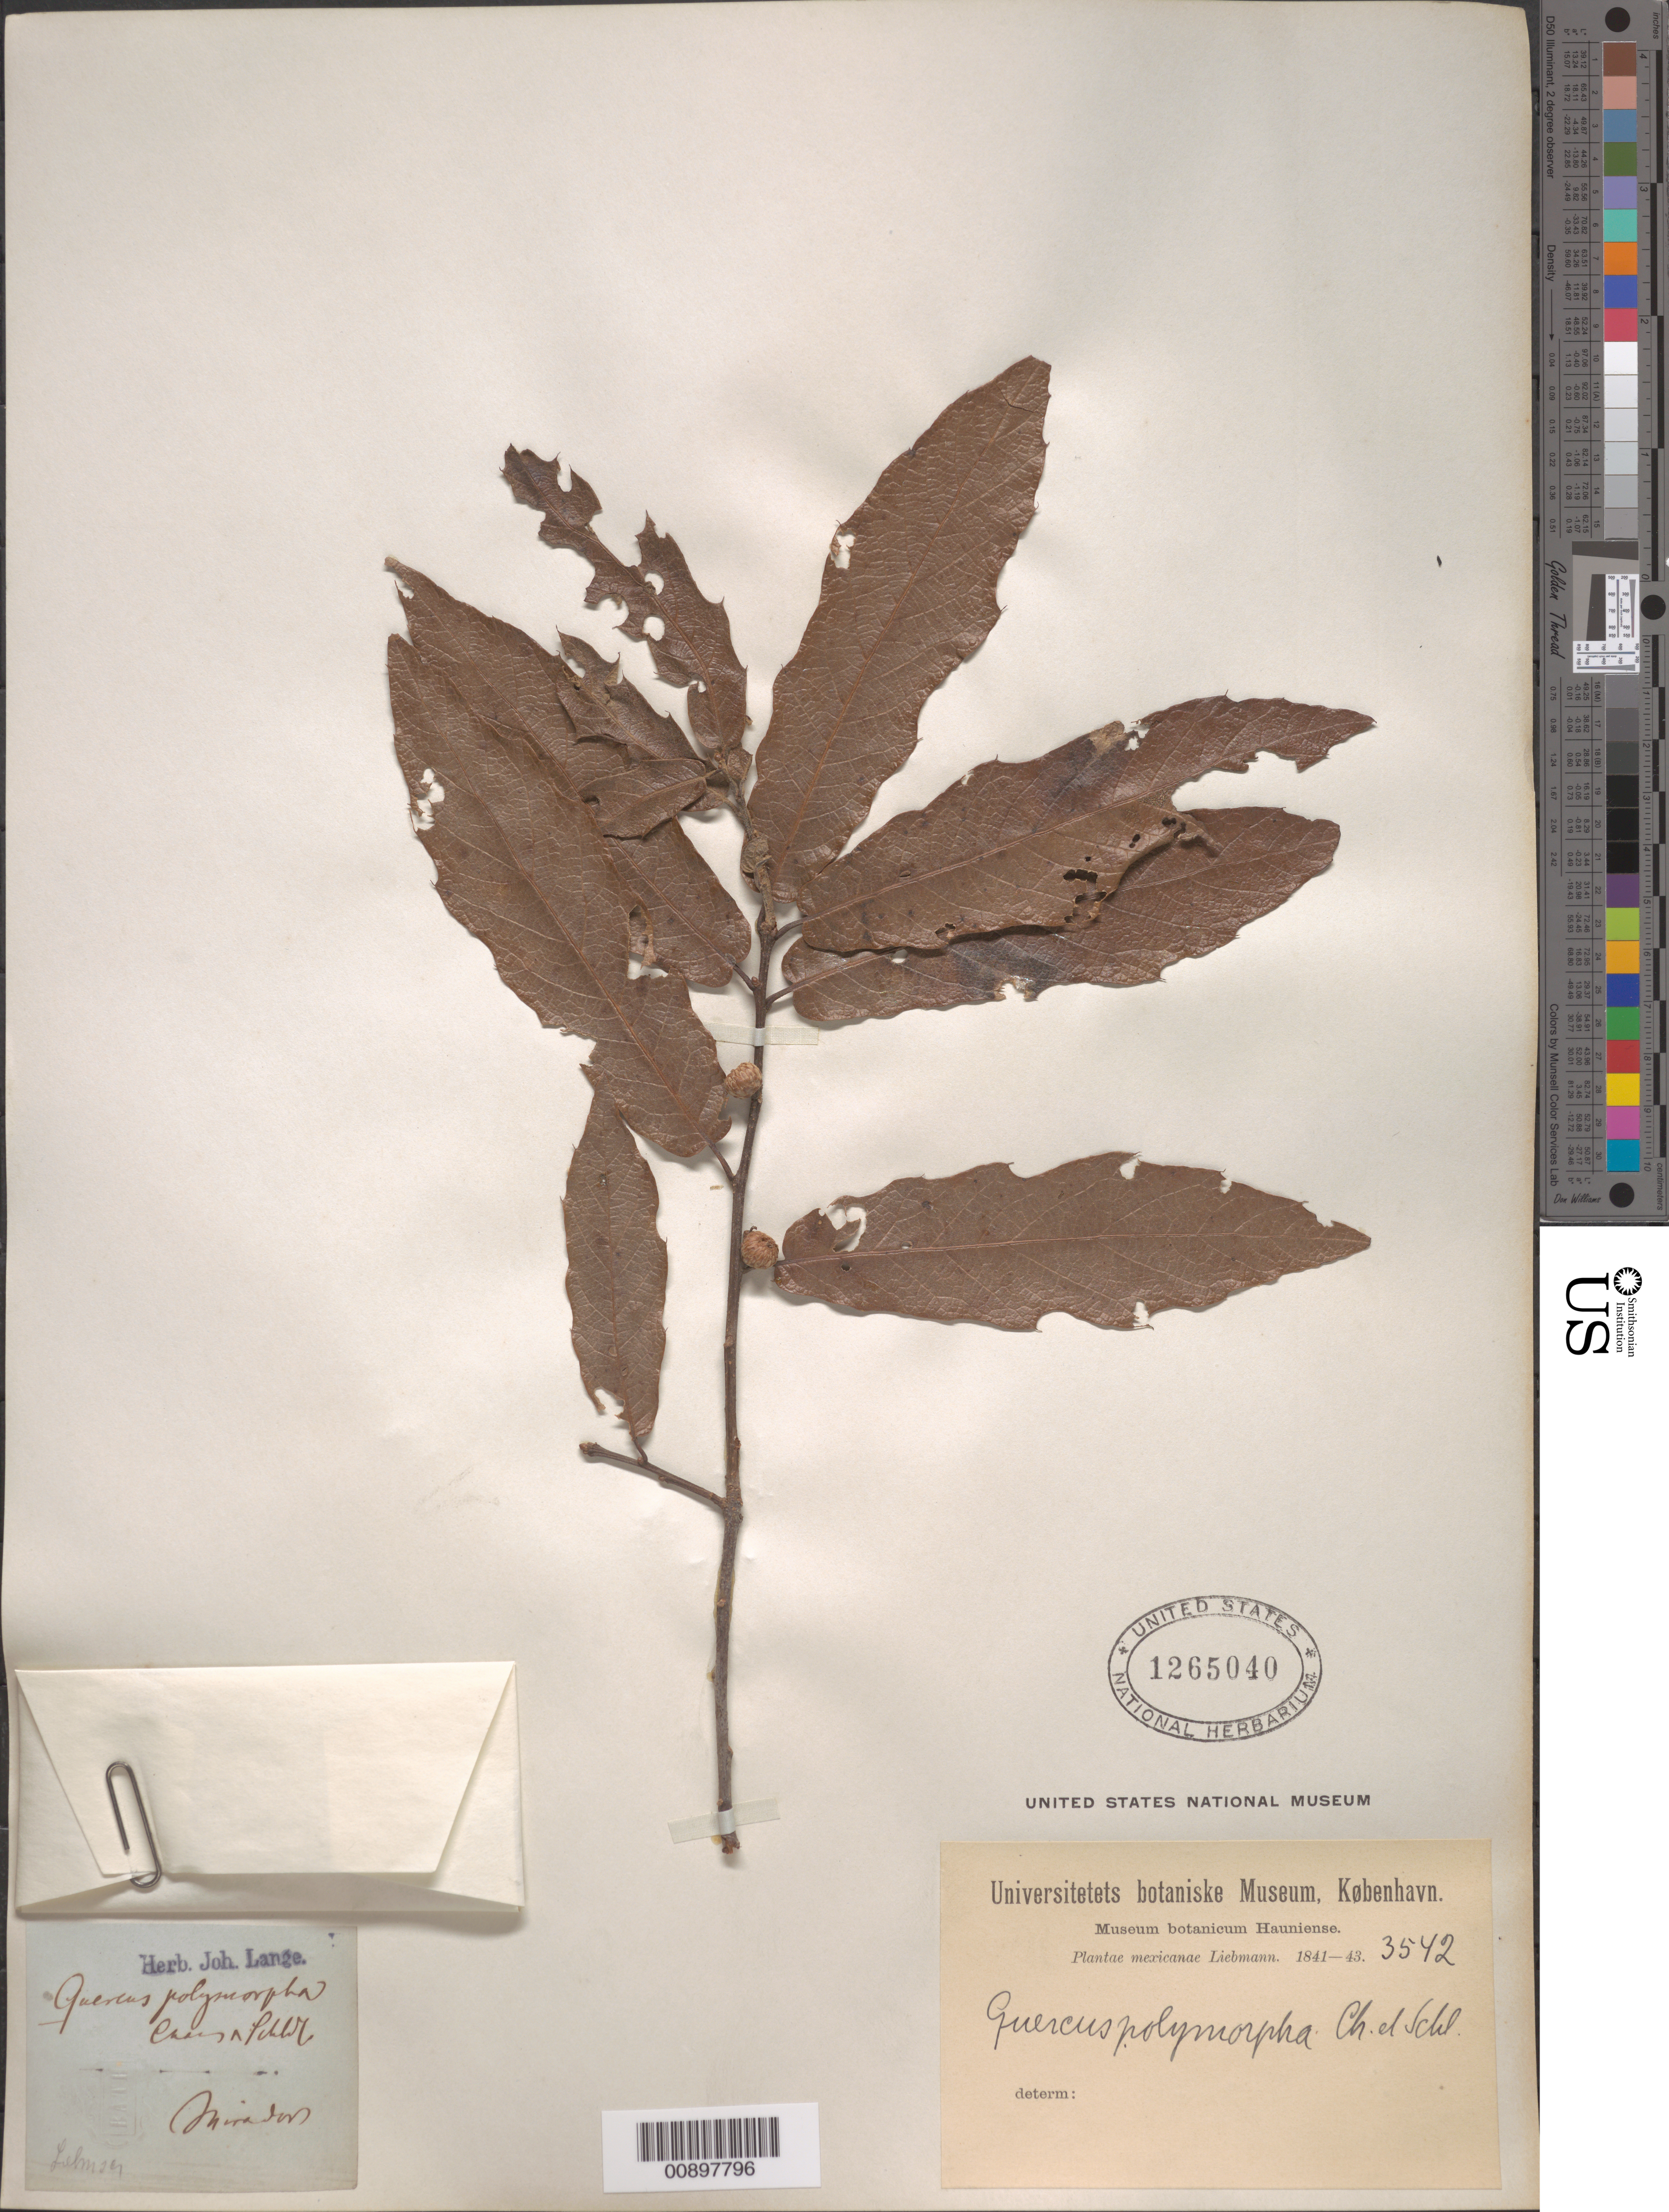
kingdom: Plantae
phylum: Tracheophyta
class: Magnoliopsida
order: Fagales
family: Fagaceae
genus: Quercus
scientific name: Quercus polymorpha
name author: Schltdl. & Cham.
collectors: F. M. Liebmann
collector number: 3542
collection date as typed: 1841 to -- --- 1843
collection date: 1841/1843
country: Mexico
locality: Mirador.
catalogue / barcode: US 1265040